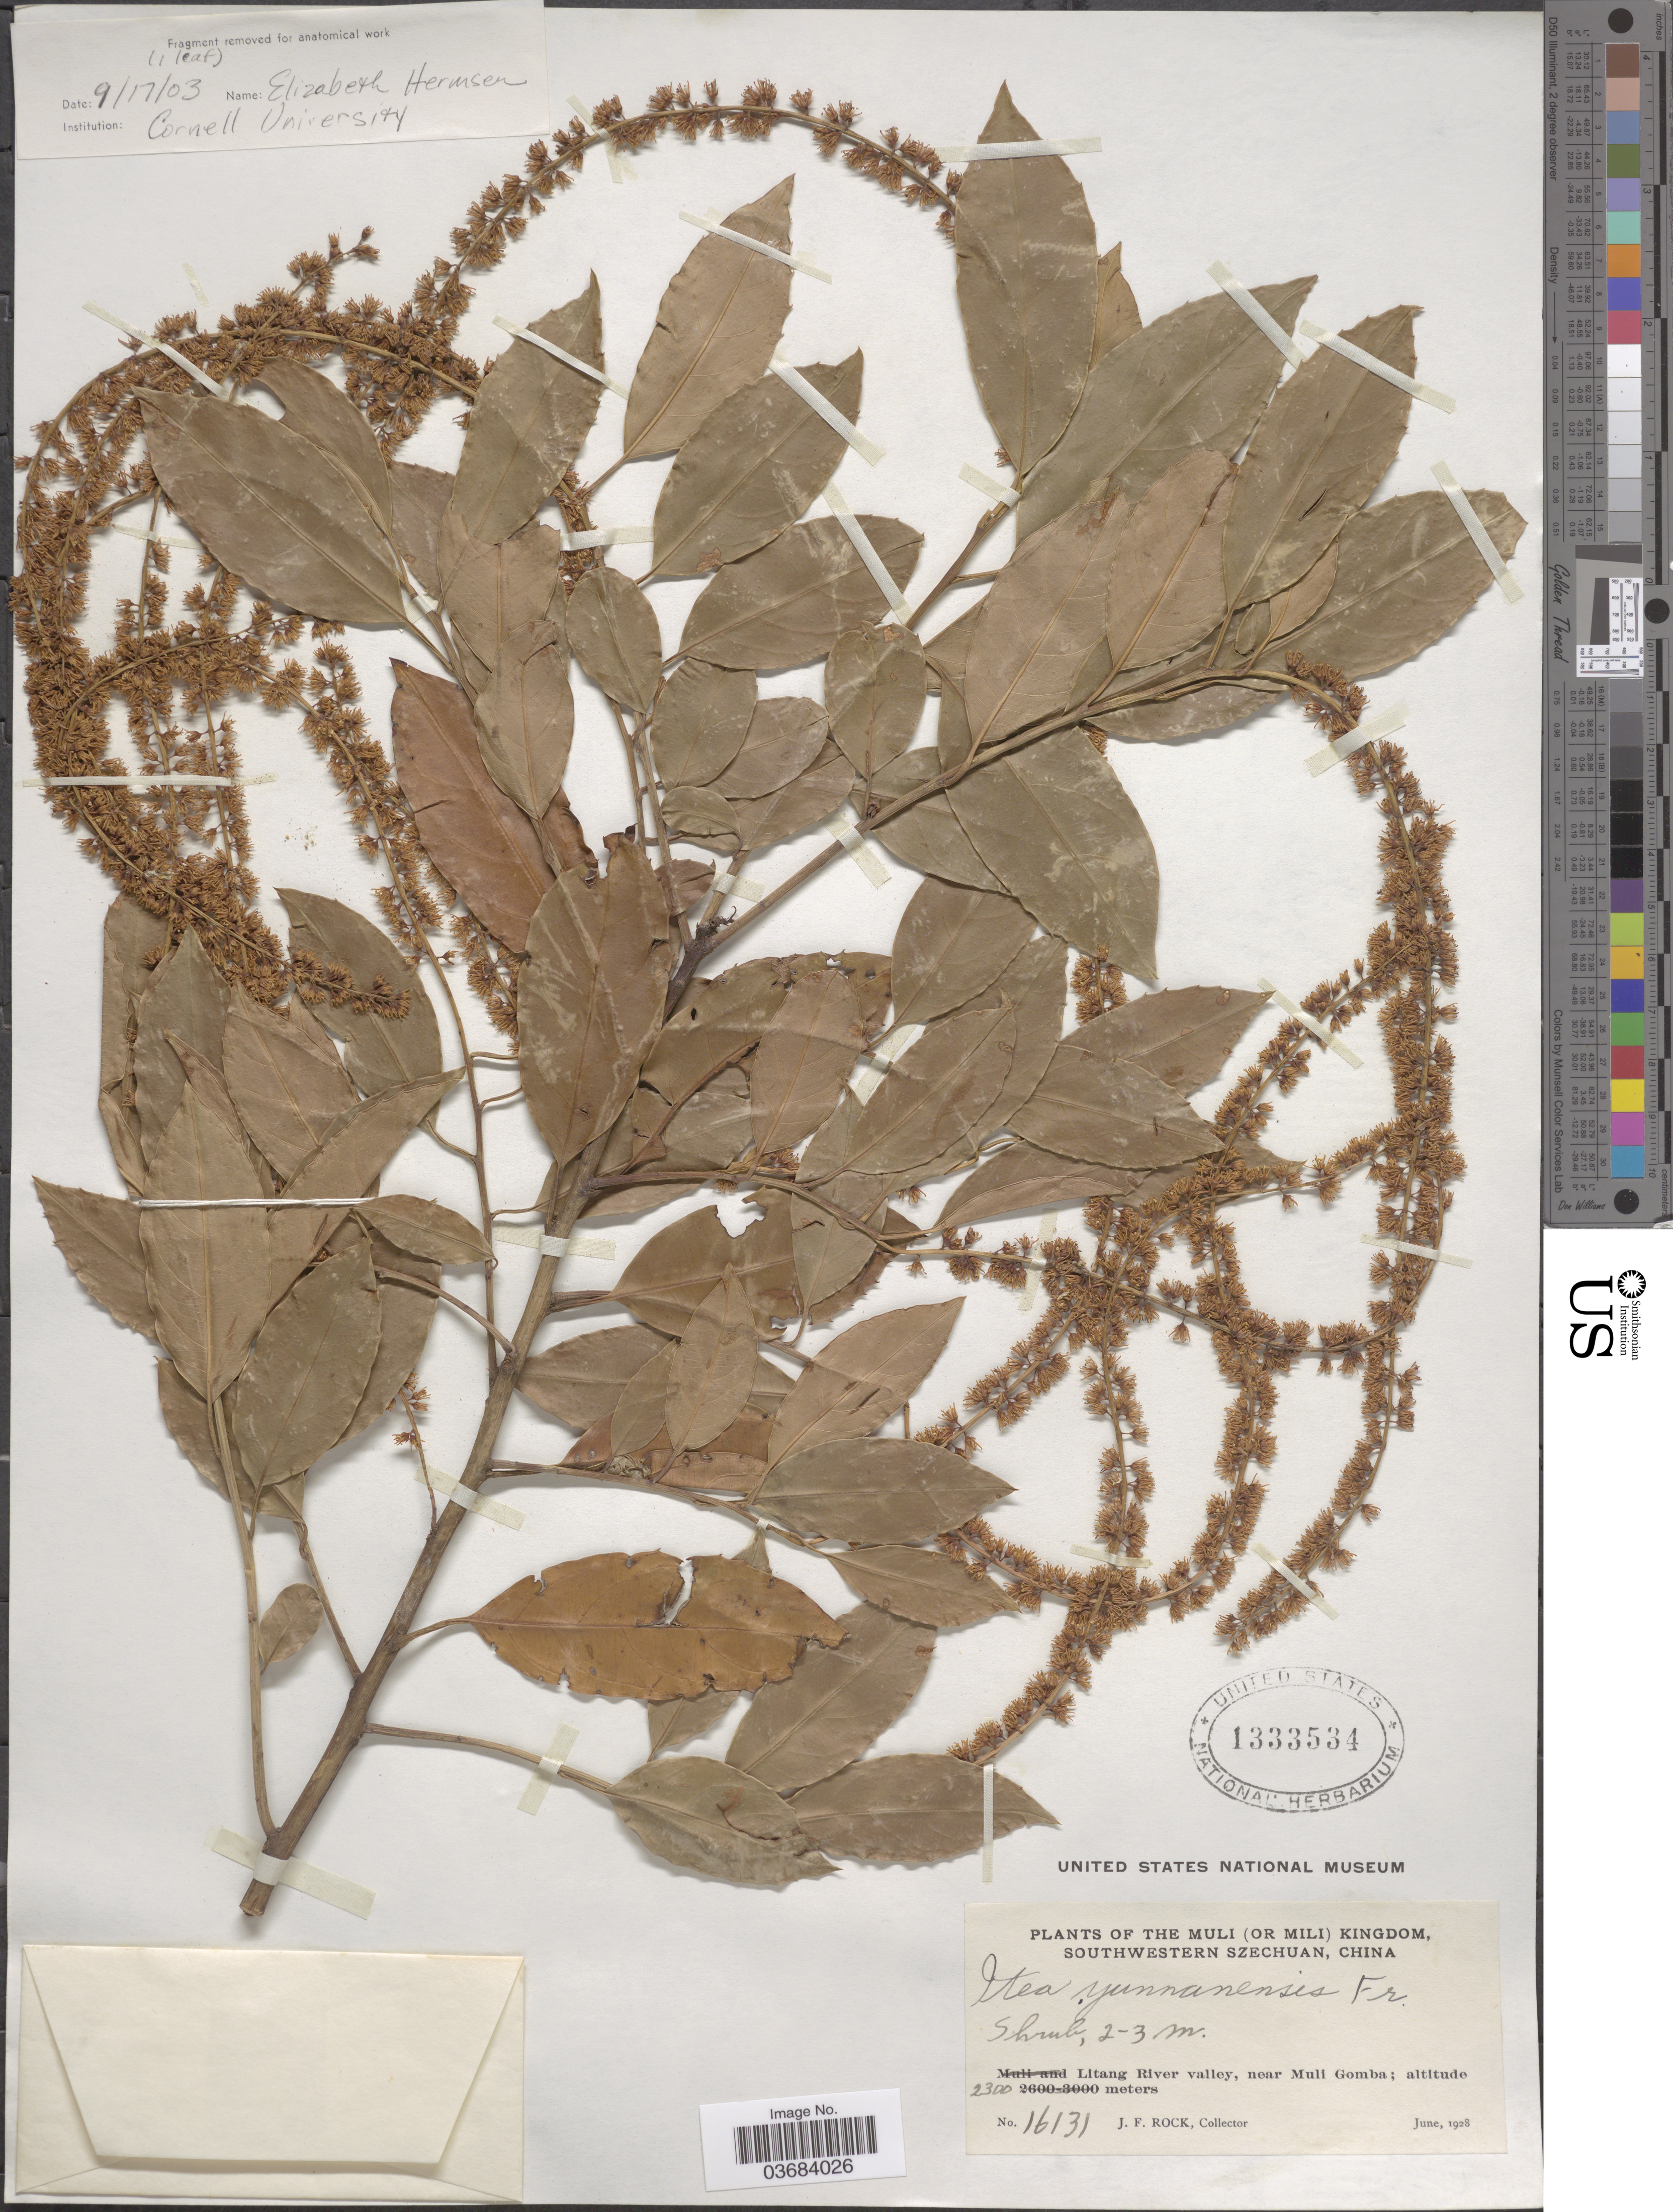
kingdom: Plantae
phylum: Tracheophyta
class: Magnoliopsida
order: Saxifragales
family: Iteaceae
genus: Itea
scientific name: Itea yunnanensis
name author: Franch.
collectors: J. Rock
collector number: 16131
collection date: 1928-06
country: China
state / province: Sichuan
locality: The Muli (or Mili) Kingdom, Southwestern Szechuan. Litang River valley, near Muli Gomba.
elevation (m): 2300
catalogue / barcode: US 1333534